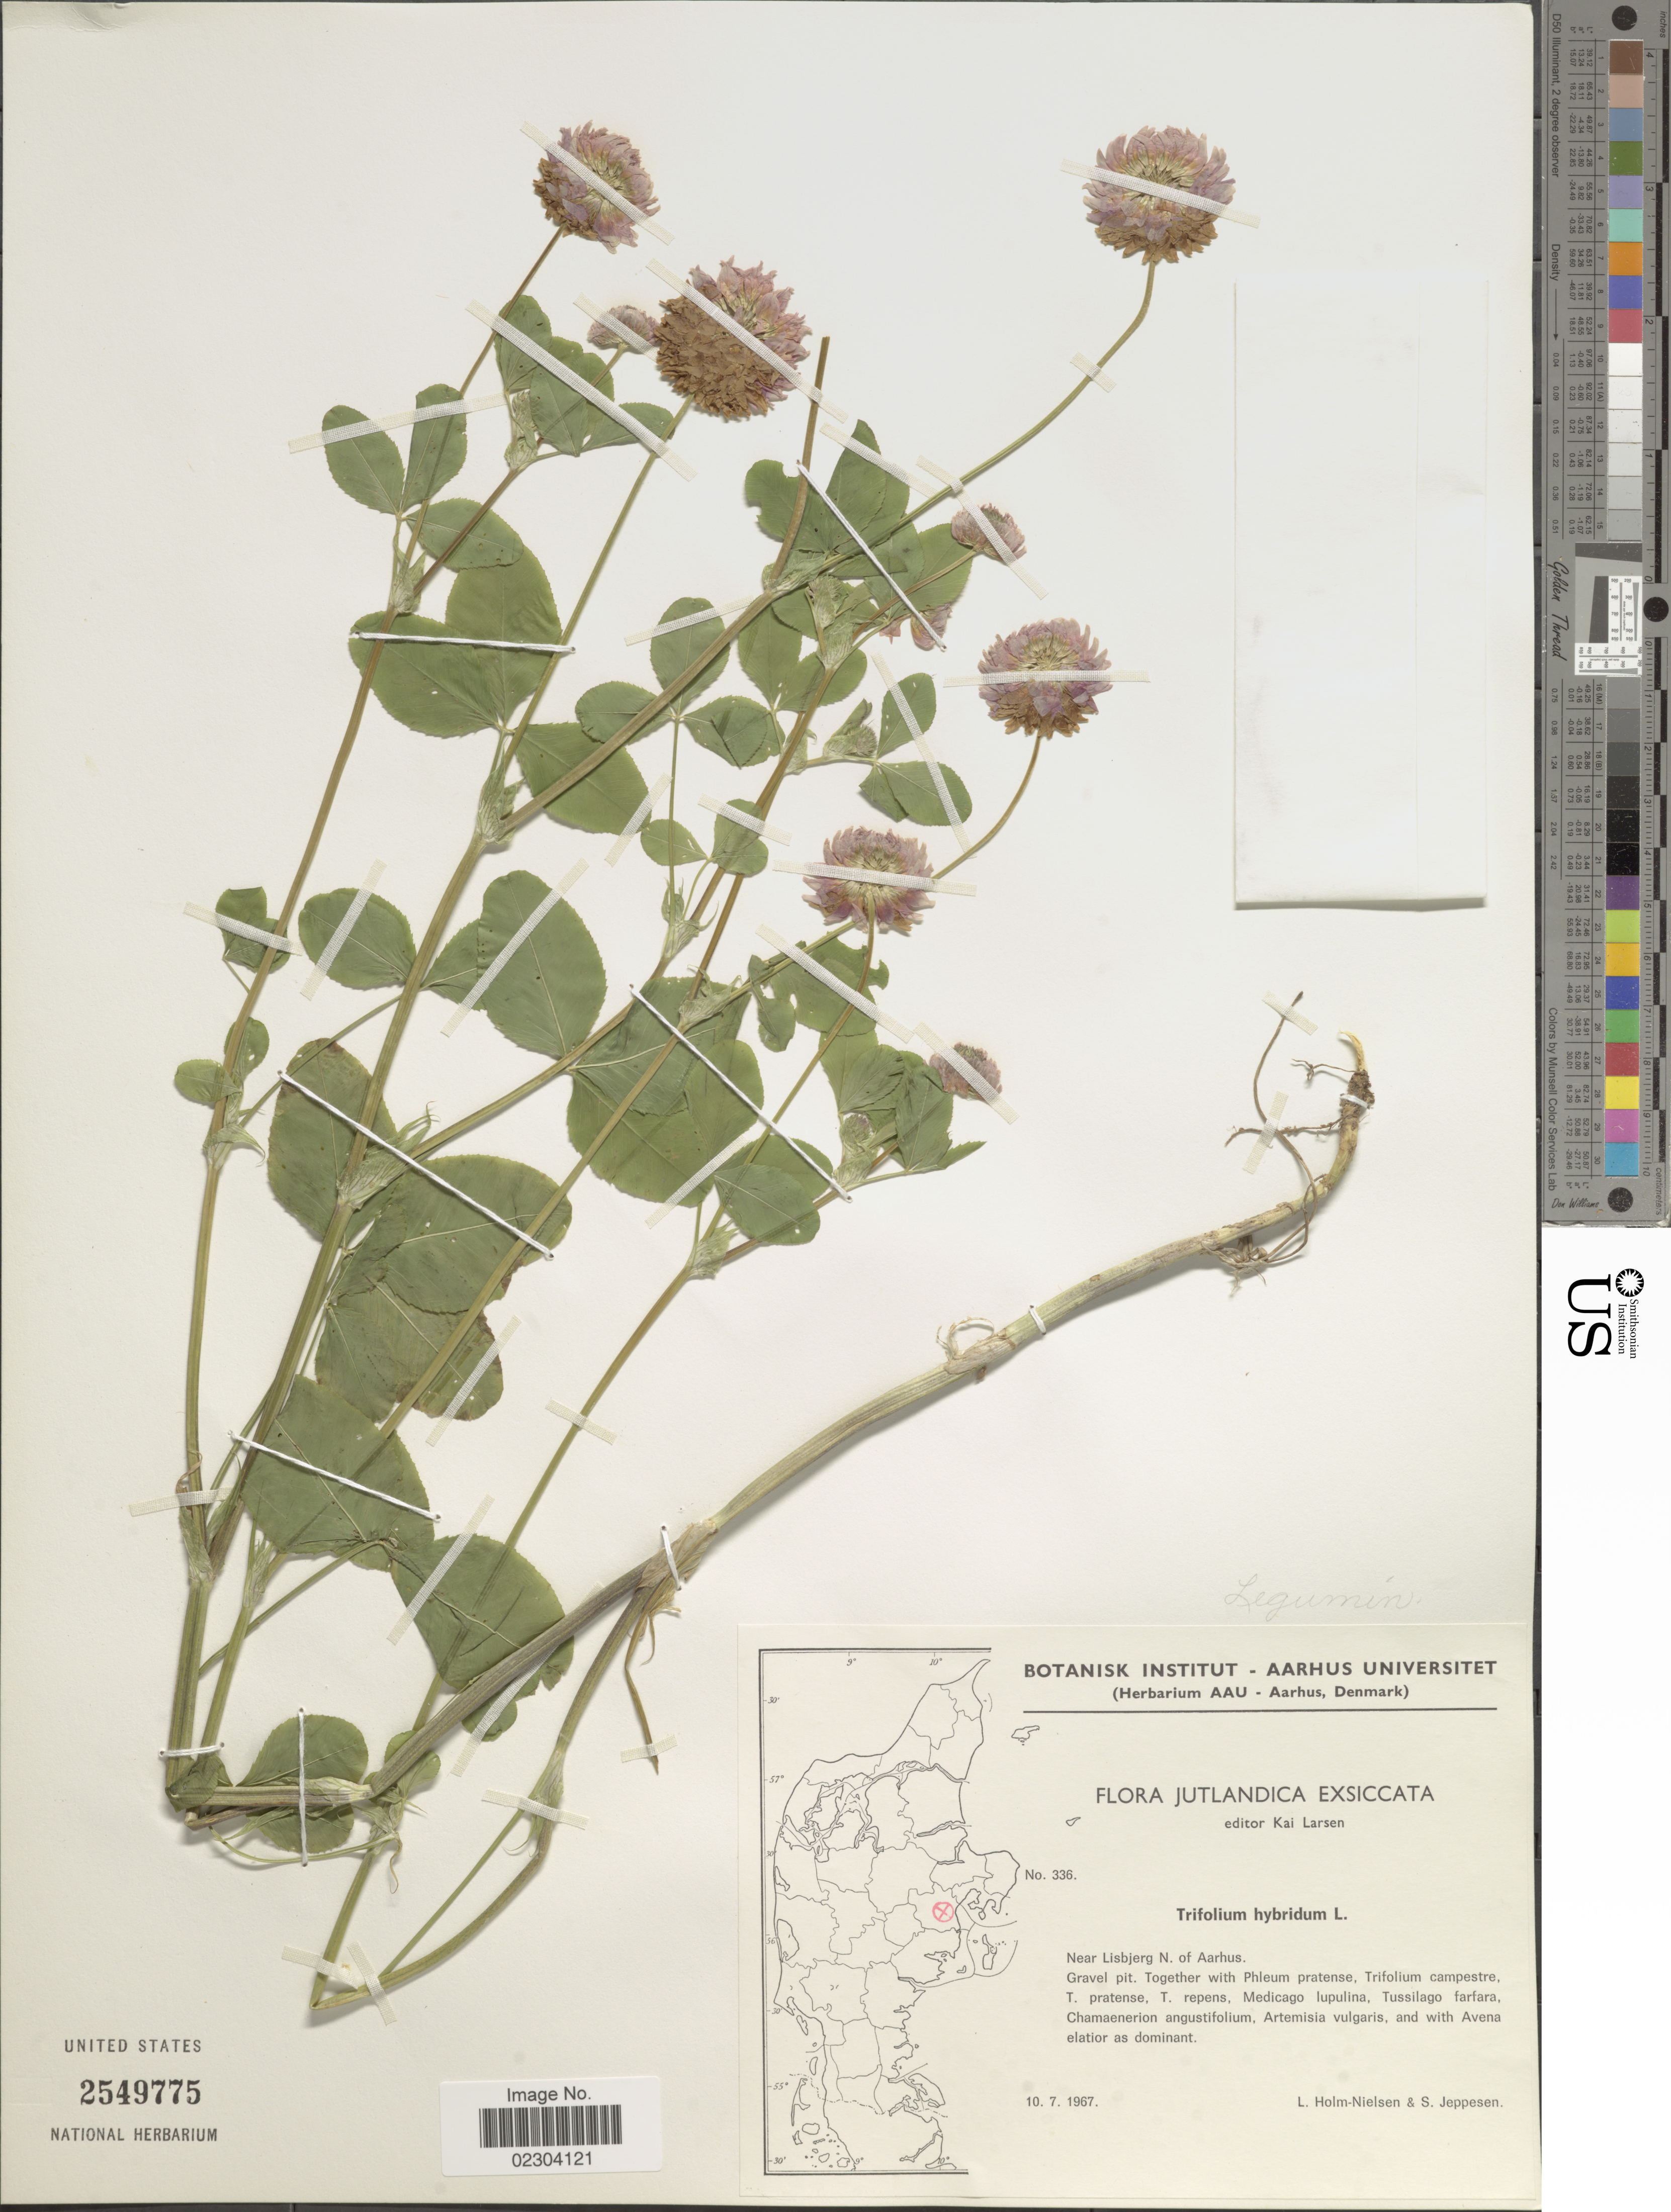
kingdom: Plantae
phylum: Tracheophyta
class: Magnoliopsida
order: Fabales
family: Fabaceae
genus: Trifolium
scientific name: Trifolium hybridum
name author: L.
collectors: L. B. Holm-Nielsen & S. Jeppesen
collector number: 336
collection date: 1967-07-10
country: Denmark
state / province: Midtjylland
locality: Jutlandica Exsiccata. Near Lisbjerg N. of Aarhus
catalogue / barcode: US 2549775